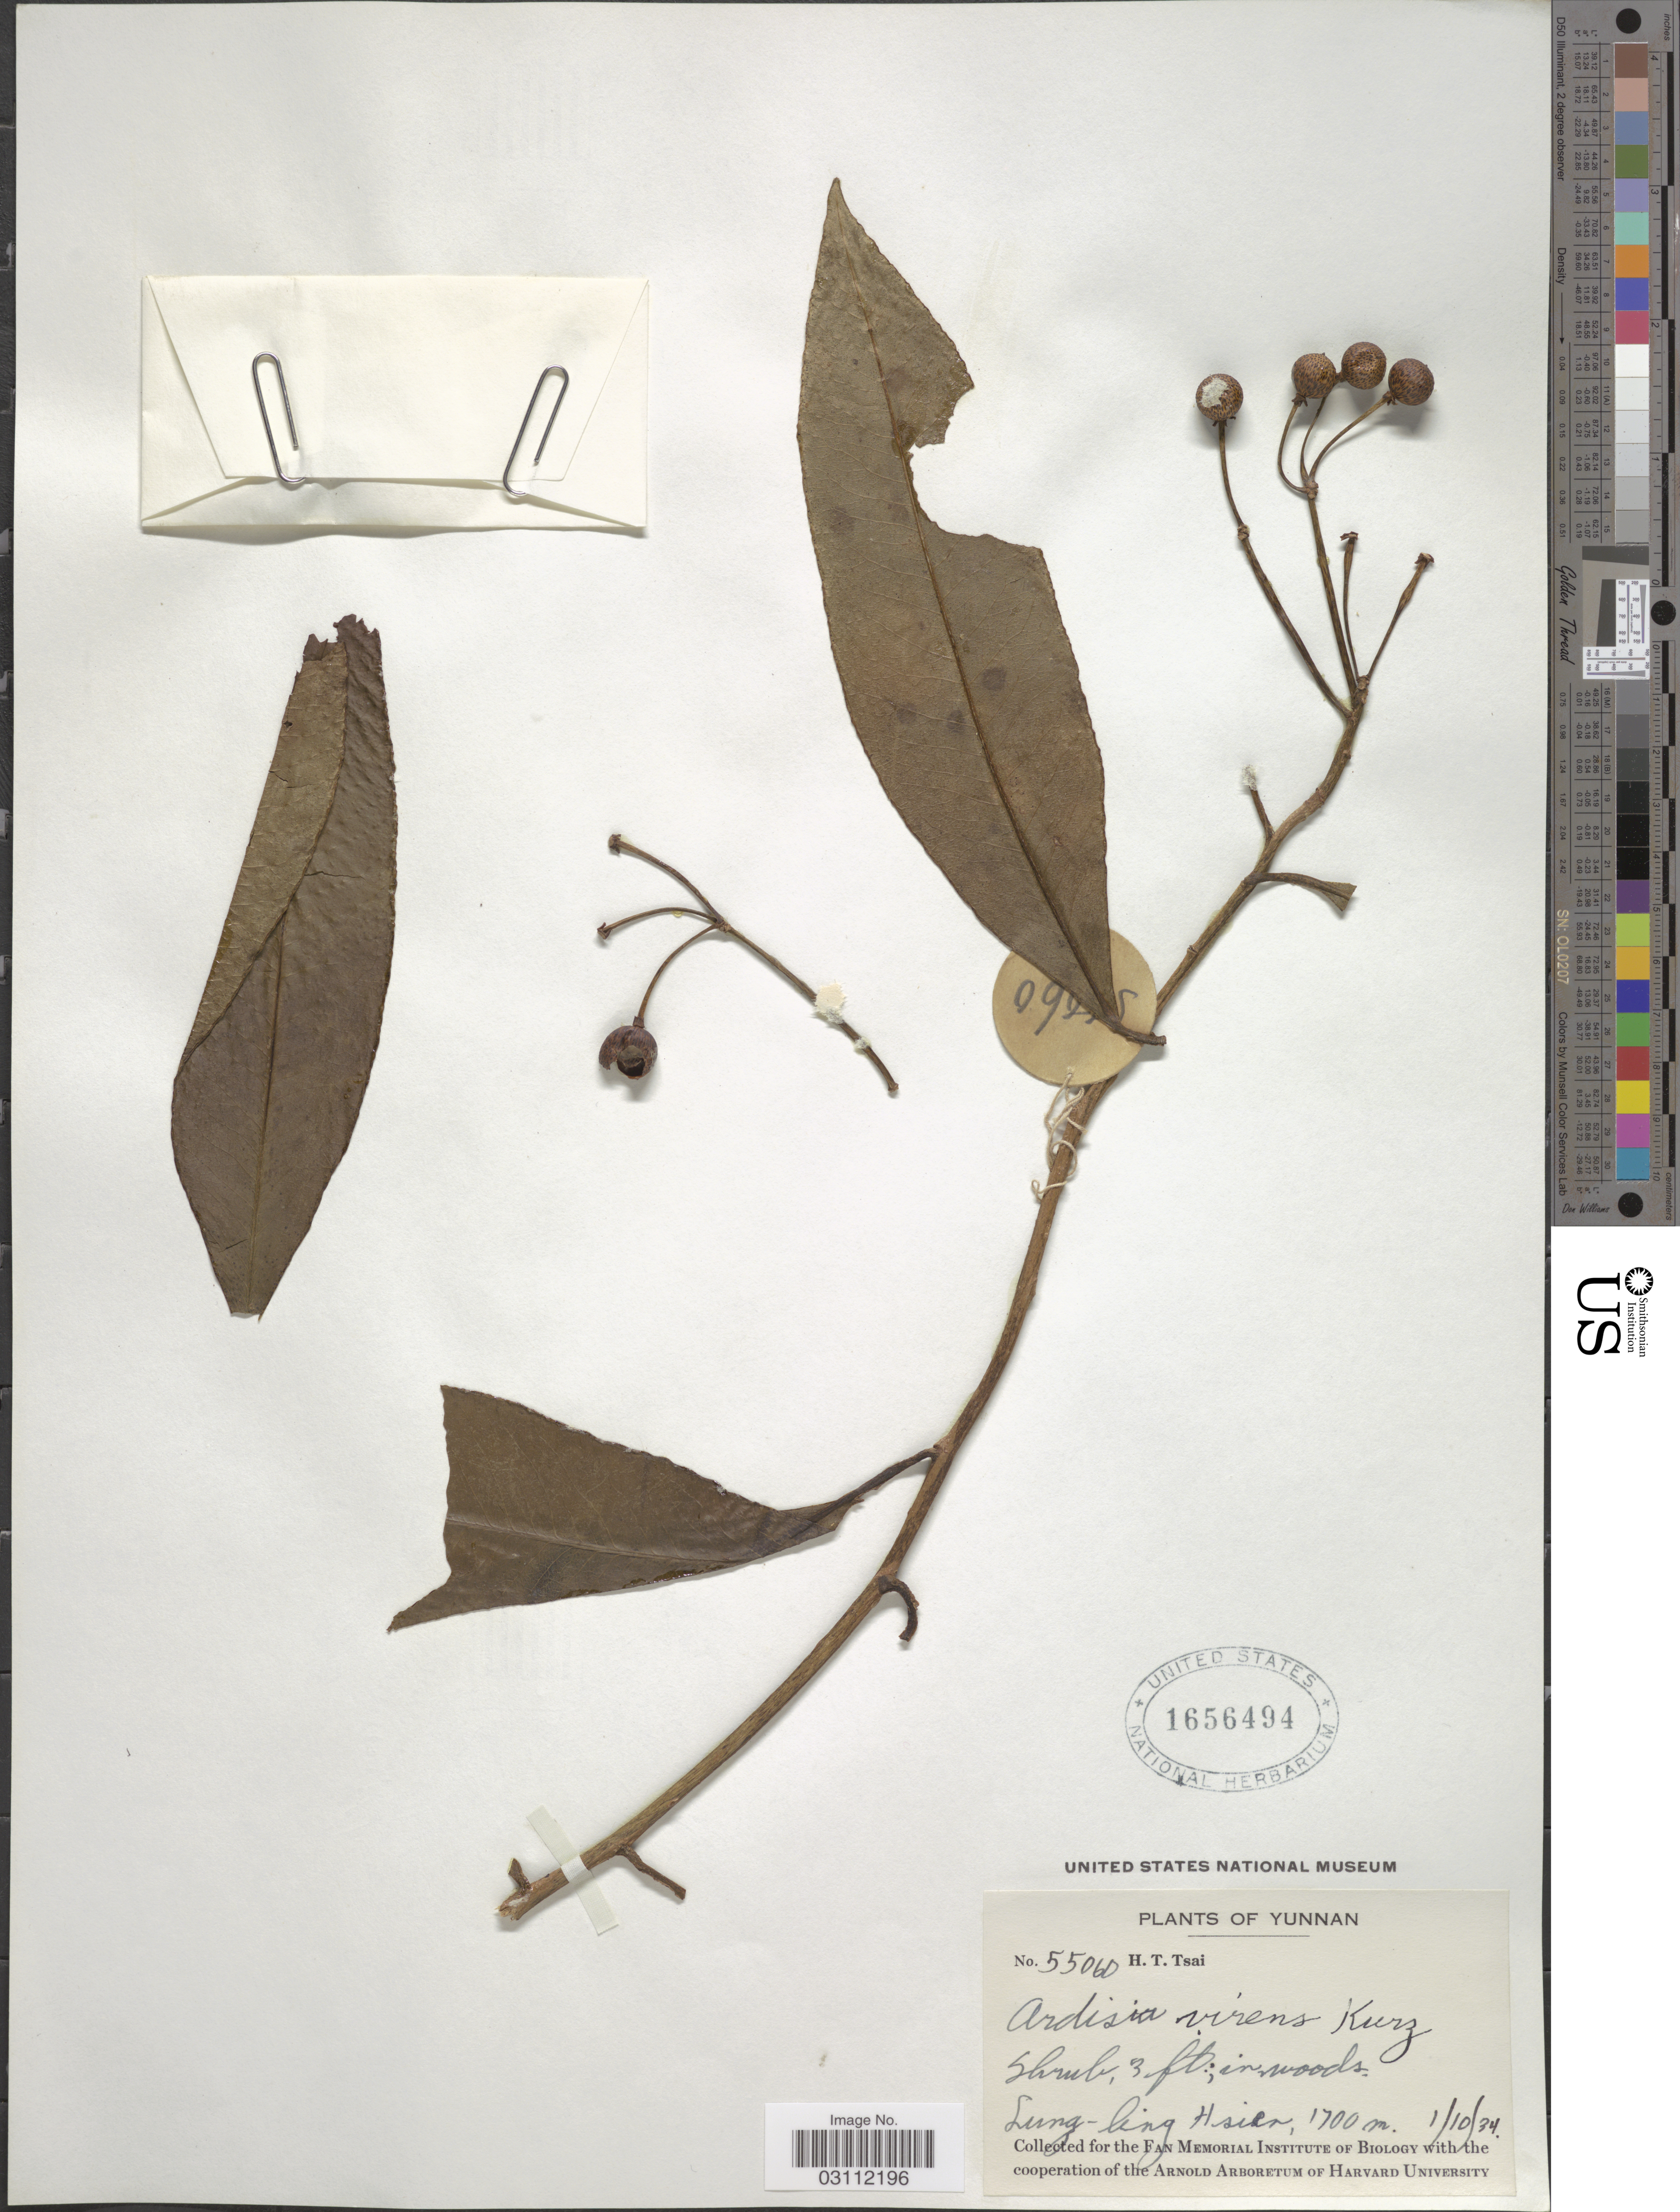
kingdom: Plantae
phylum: Tracheophyta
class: Magnoliopsida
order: Ericales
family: Primulaceae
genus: Ardisia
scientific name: Ardisia virens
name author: Kurz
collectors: H. Tsai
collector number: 55060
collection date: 1934-10-01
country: China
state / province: Yunnan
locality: Lung-ling Hsien.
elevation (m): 1700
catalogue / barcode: US 1656494